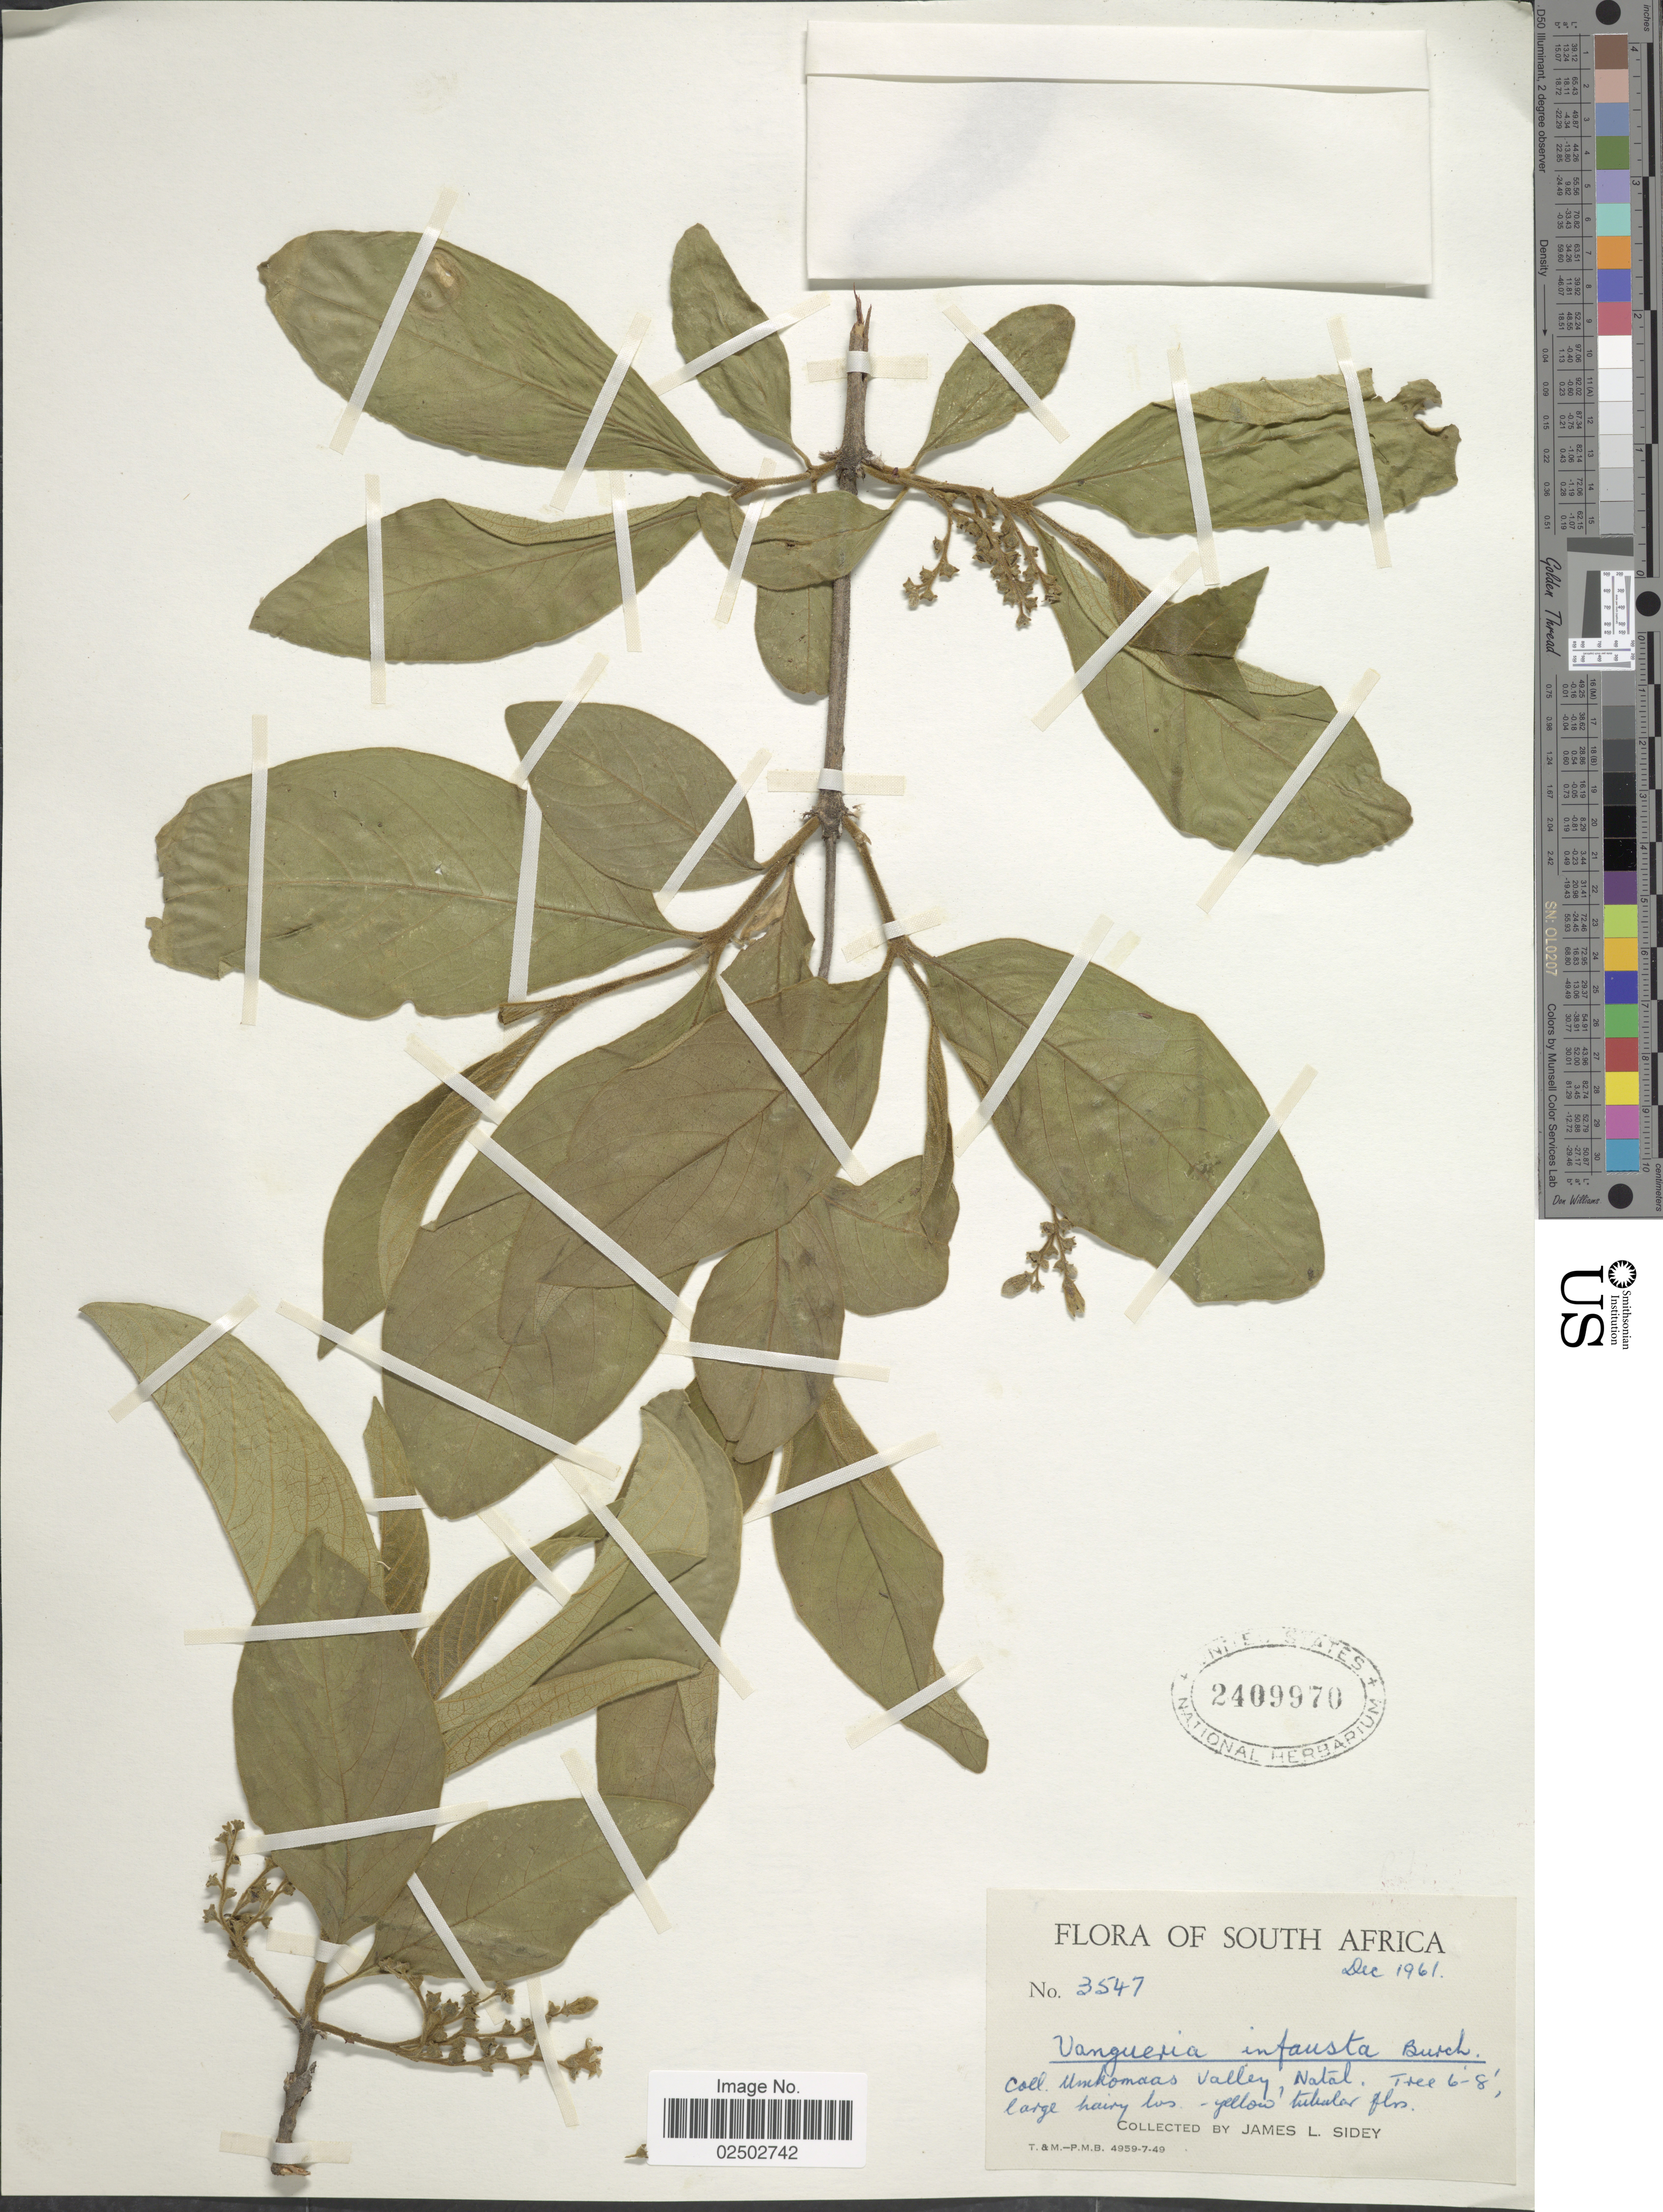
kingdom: Plantae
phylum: Tracheophyta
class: Magnoliopsida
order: Gentianales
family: Rubiaceae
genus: Vangueria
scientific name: Vangueria infausta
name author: D.G. Burch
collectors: J. L. Sidey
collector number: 3547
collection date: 1961-12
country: South Africa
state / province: KwaZulu-Natal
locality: Coll. Unkomaas Valley, Natal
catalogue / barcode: US 2409970